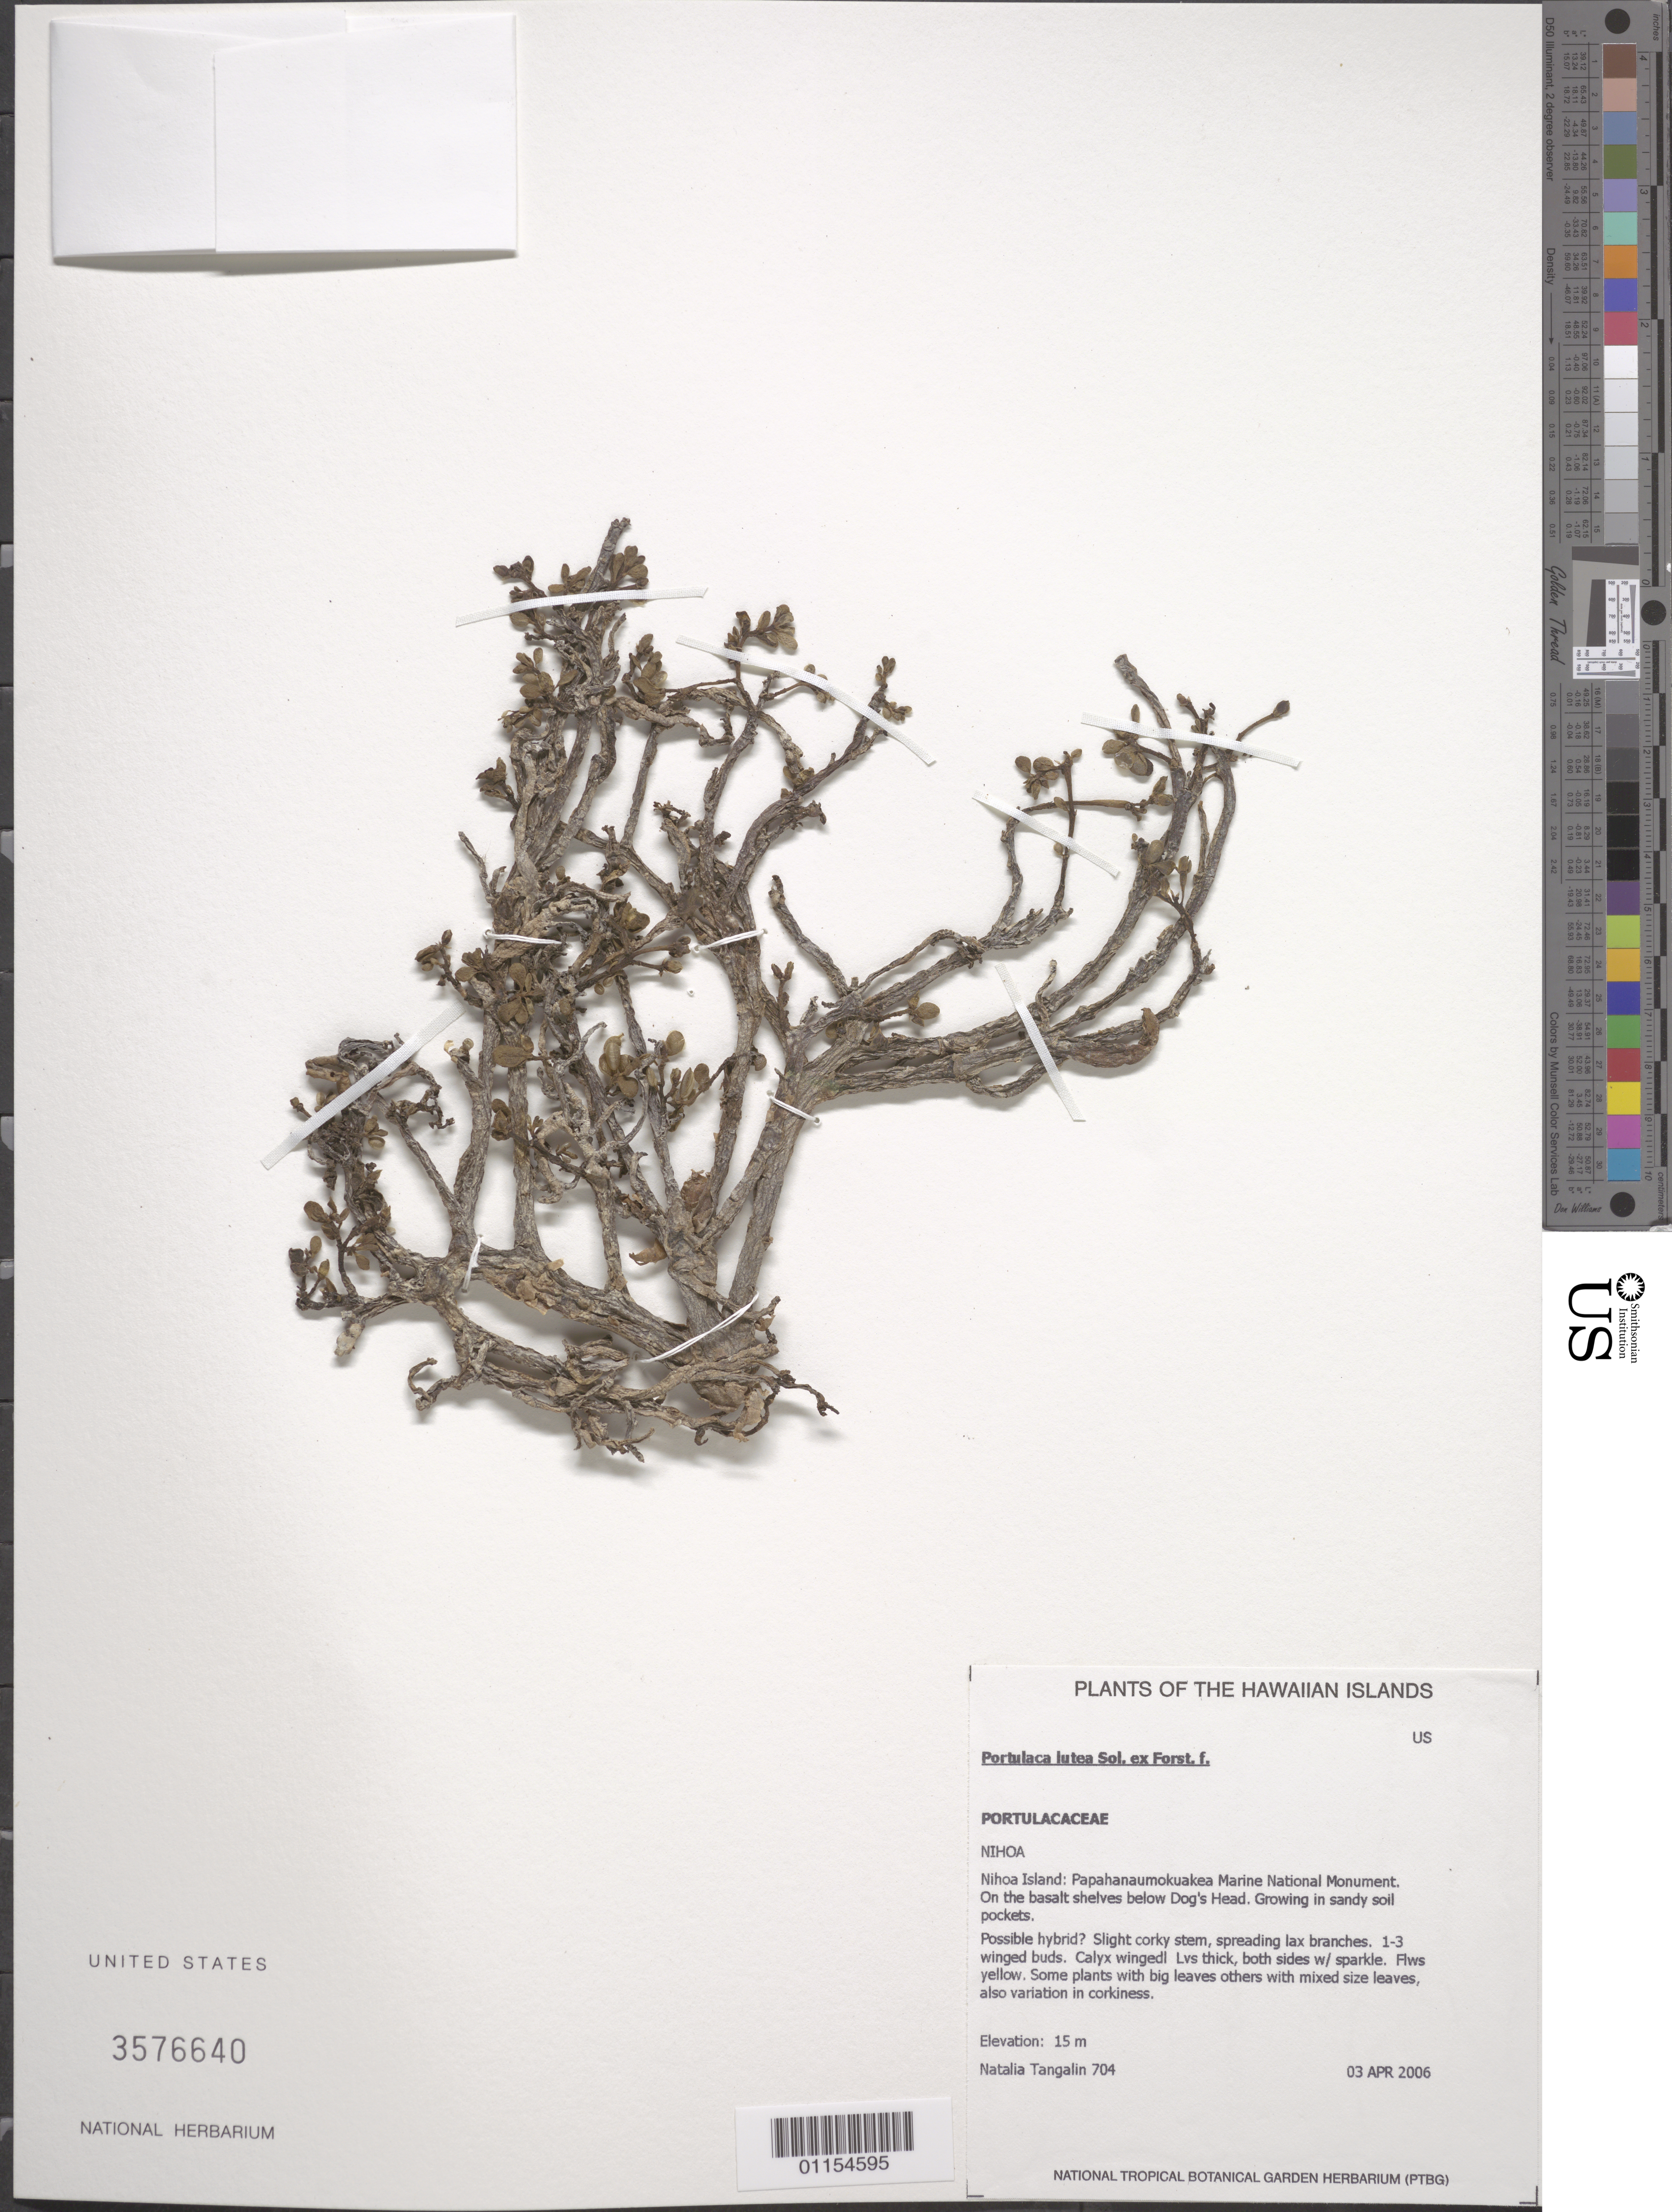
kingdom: Plantae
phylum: Tracheophyta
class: Magnoliopsida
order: Caryophyllales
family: Portulacaceae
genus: Portulaca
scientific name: Portulaca lutea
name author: Sol. ex G. Forst.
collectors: N. Tangalin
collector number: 704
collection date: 2006-04-03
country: United States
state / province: Hawaii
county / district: Honolulu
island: Nihoa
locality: Papahanaumokuakea Marine National Monument. On the basalt shelves below Dog's Head.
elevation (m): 15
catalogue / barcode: US 3576640